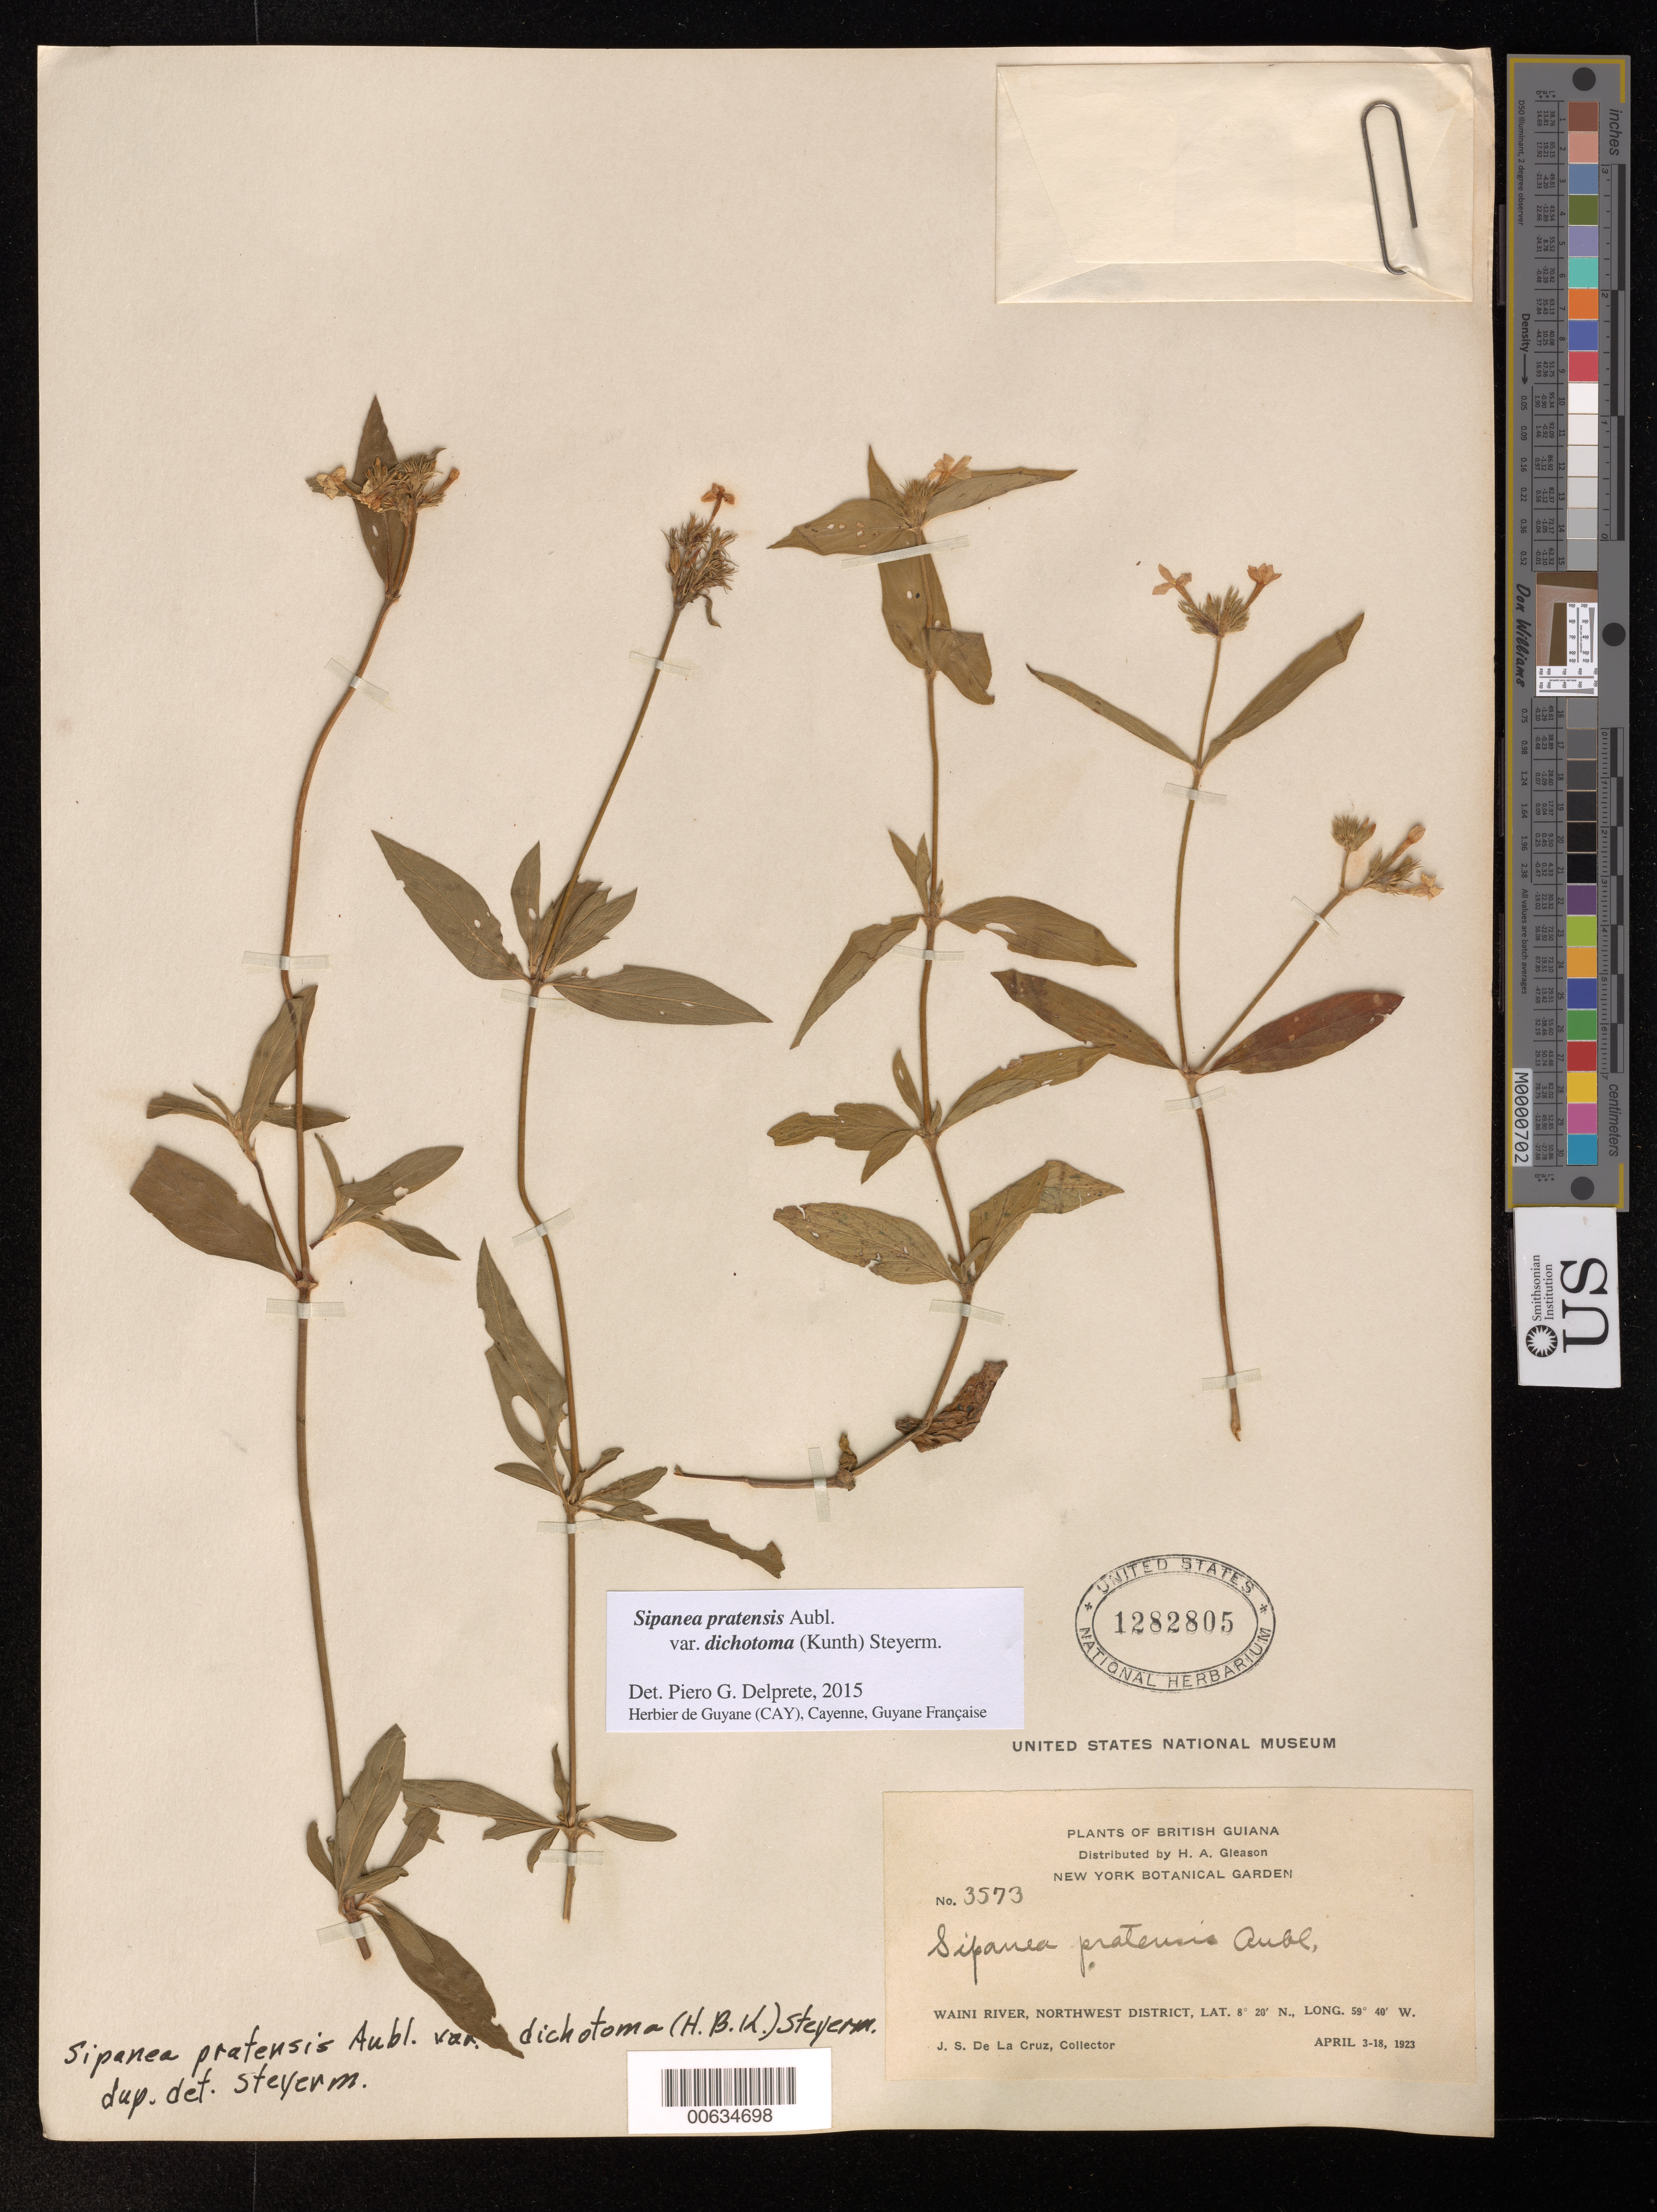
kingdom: Plantae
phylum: Tracheophyta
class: Magnoliopsida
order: Gentianales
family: Rubiaceae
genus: Sipanea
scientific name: Sipanea pratensis var. dichotoma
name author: (Kunth) Steyerm.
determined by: Steyermark, Julian A., (VEN)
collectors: J. S. de la Cruz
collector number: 3573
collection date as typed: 3-Apr-23 to 18-Apr-23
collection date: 1923-04-03/1923-04-18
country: Guyana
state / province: Barima-Waini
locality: Waini R., NW District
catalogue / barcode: US 1282805